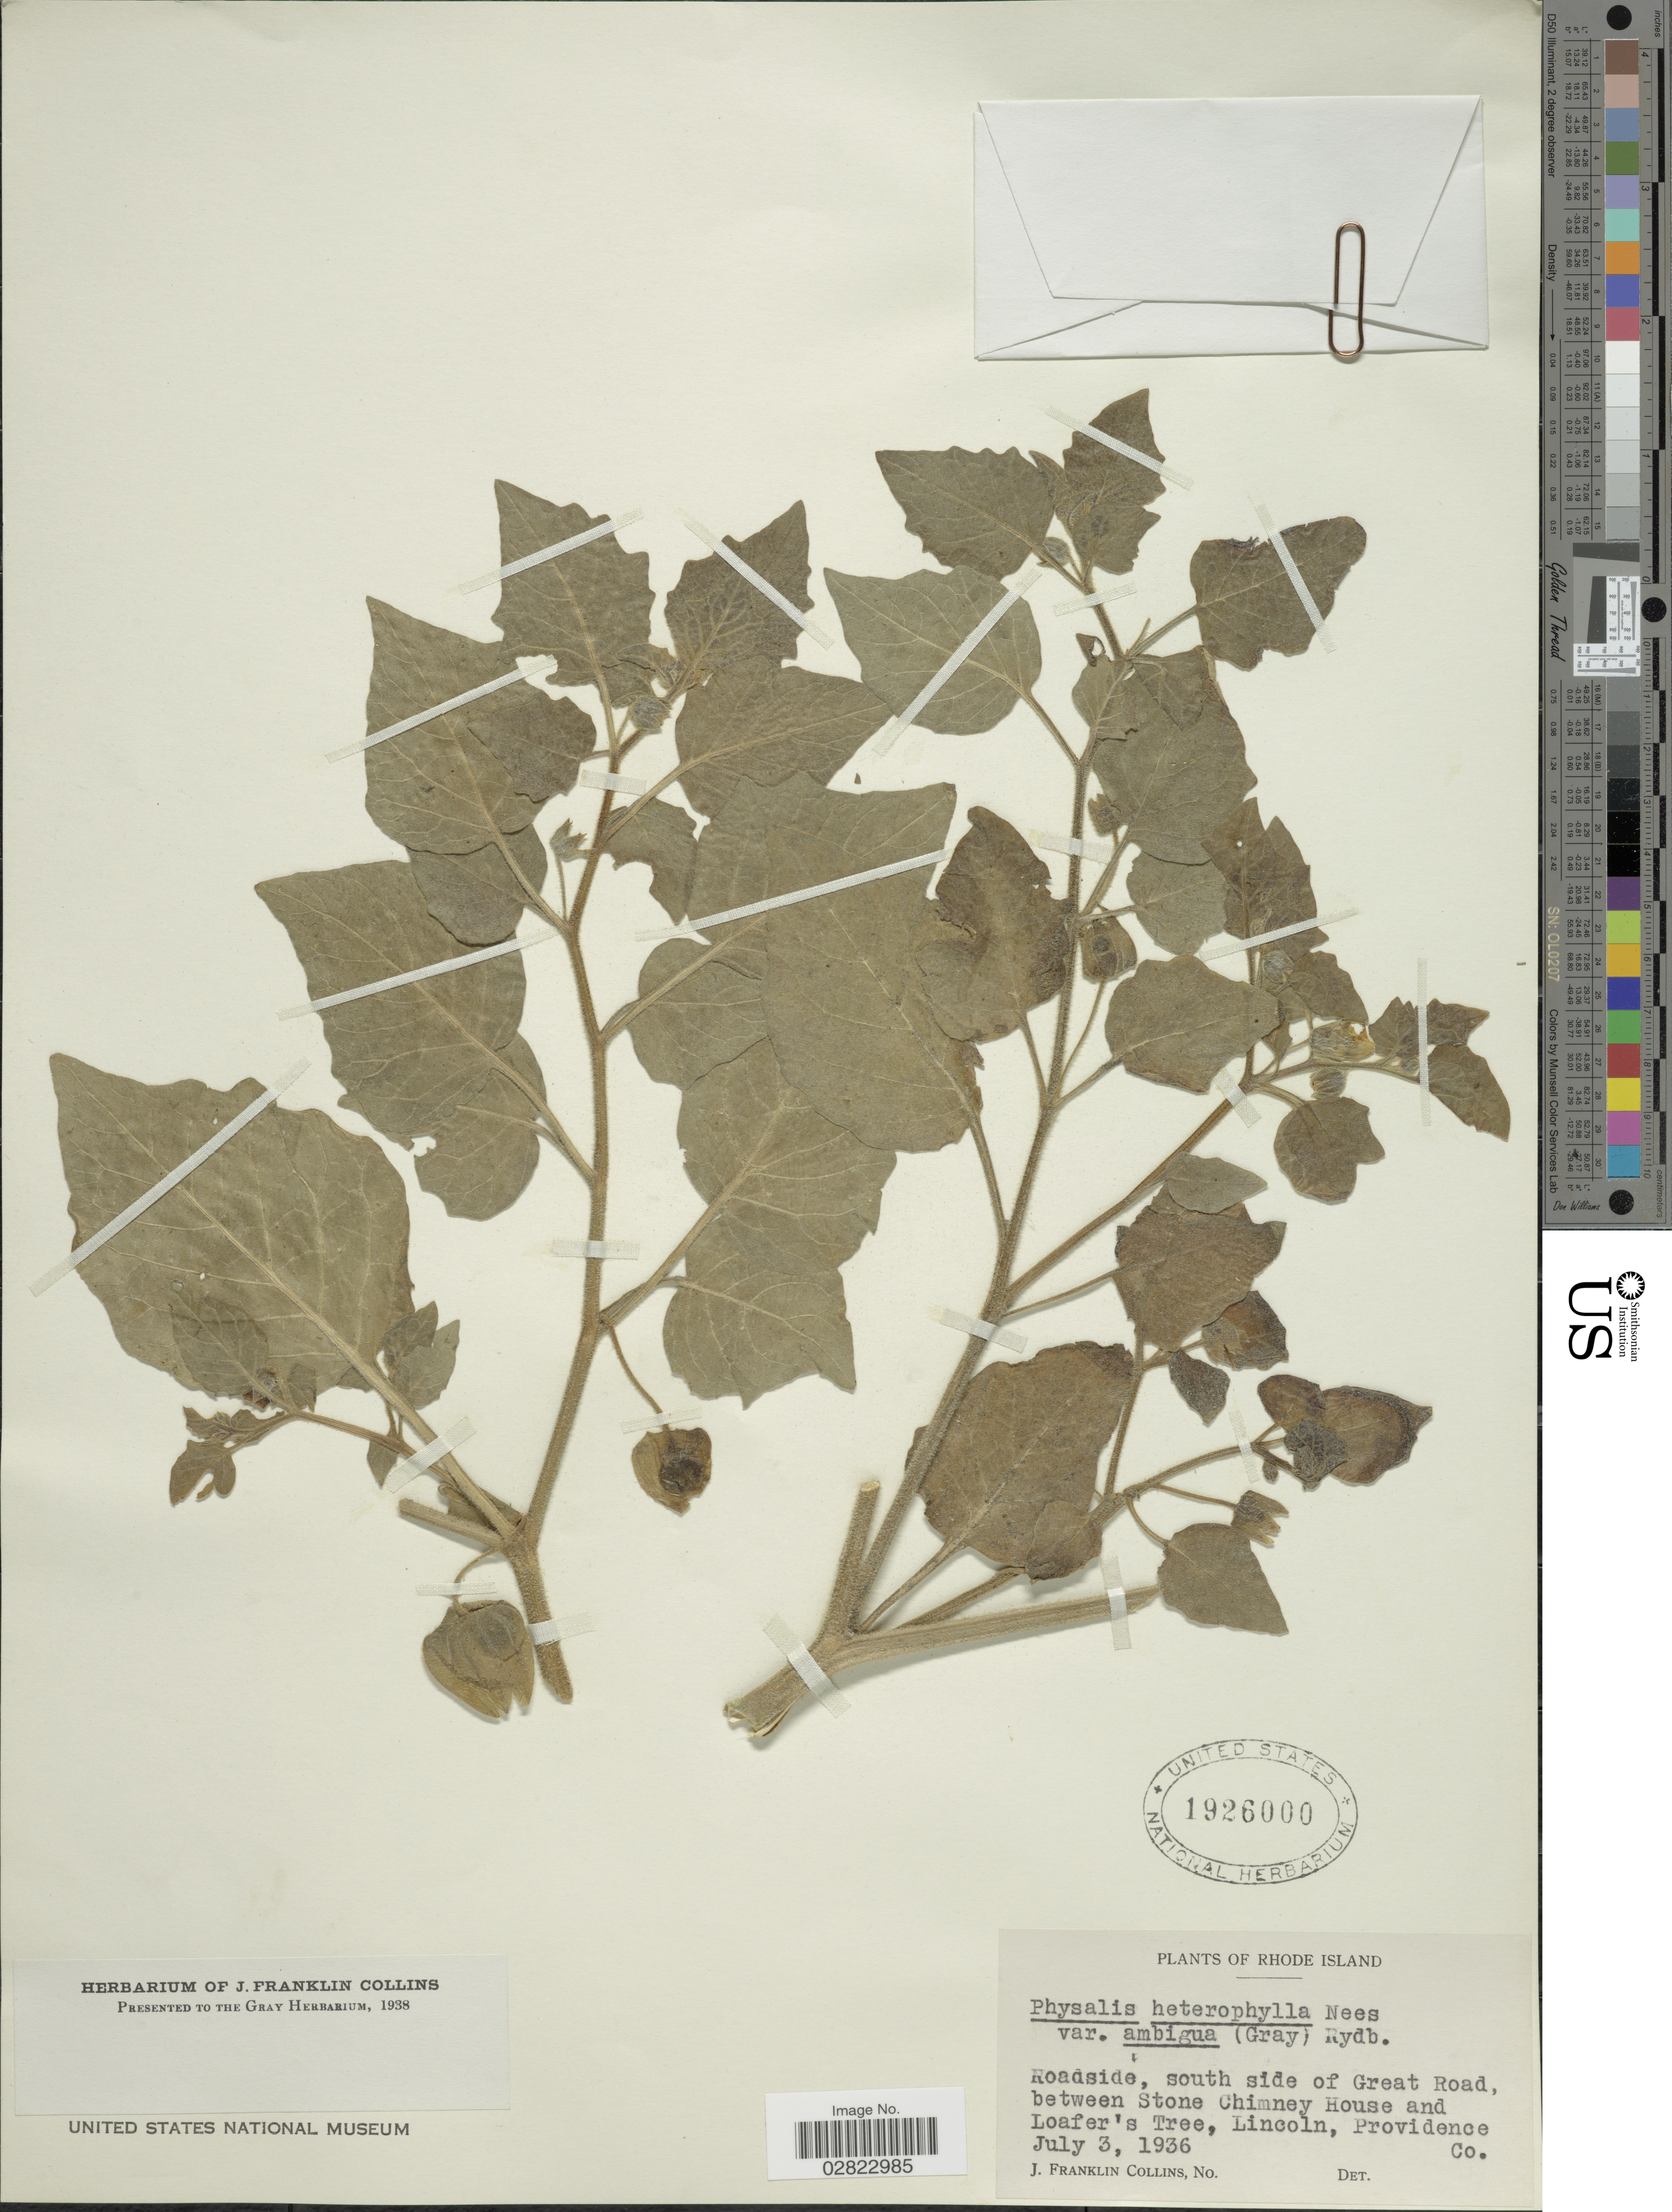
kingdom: Plantae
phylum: Tracheophyta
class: Magnoliopsida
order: Solanales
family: Solanaceae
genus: Physalis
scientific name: Physalis ambigua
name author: (A. Gray) Britton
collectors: J. Collins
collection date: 1936-07-03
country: United States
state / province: Rhode Island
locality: Roadside, south side of Great Road, between Stone Chimney House and Loafer's Tree, Lincoln, Providence Co.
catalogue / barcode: US 1926000